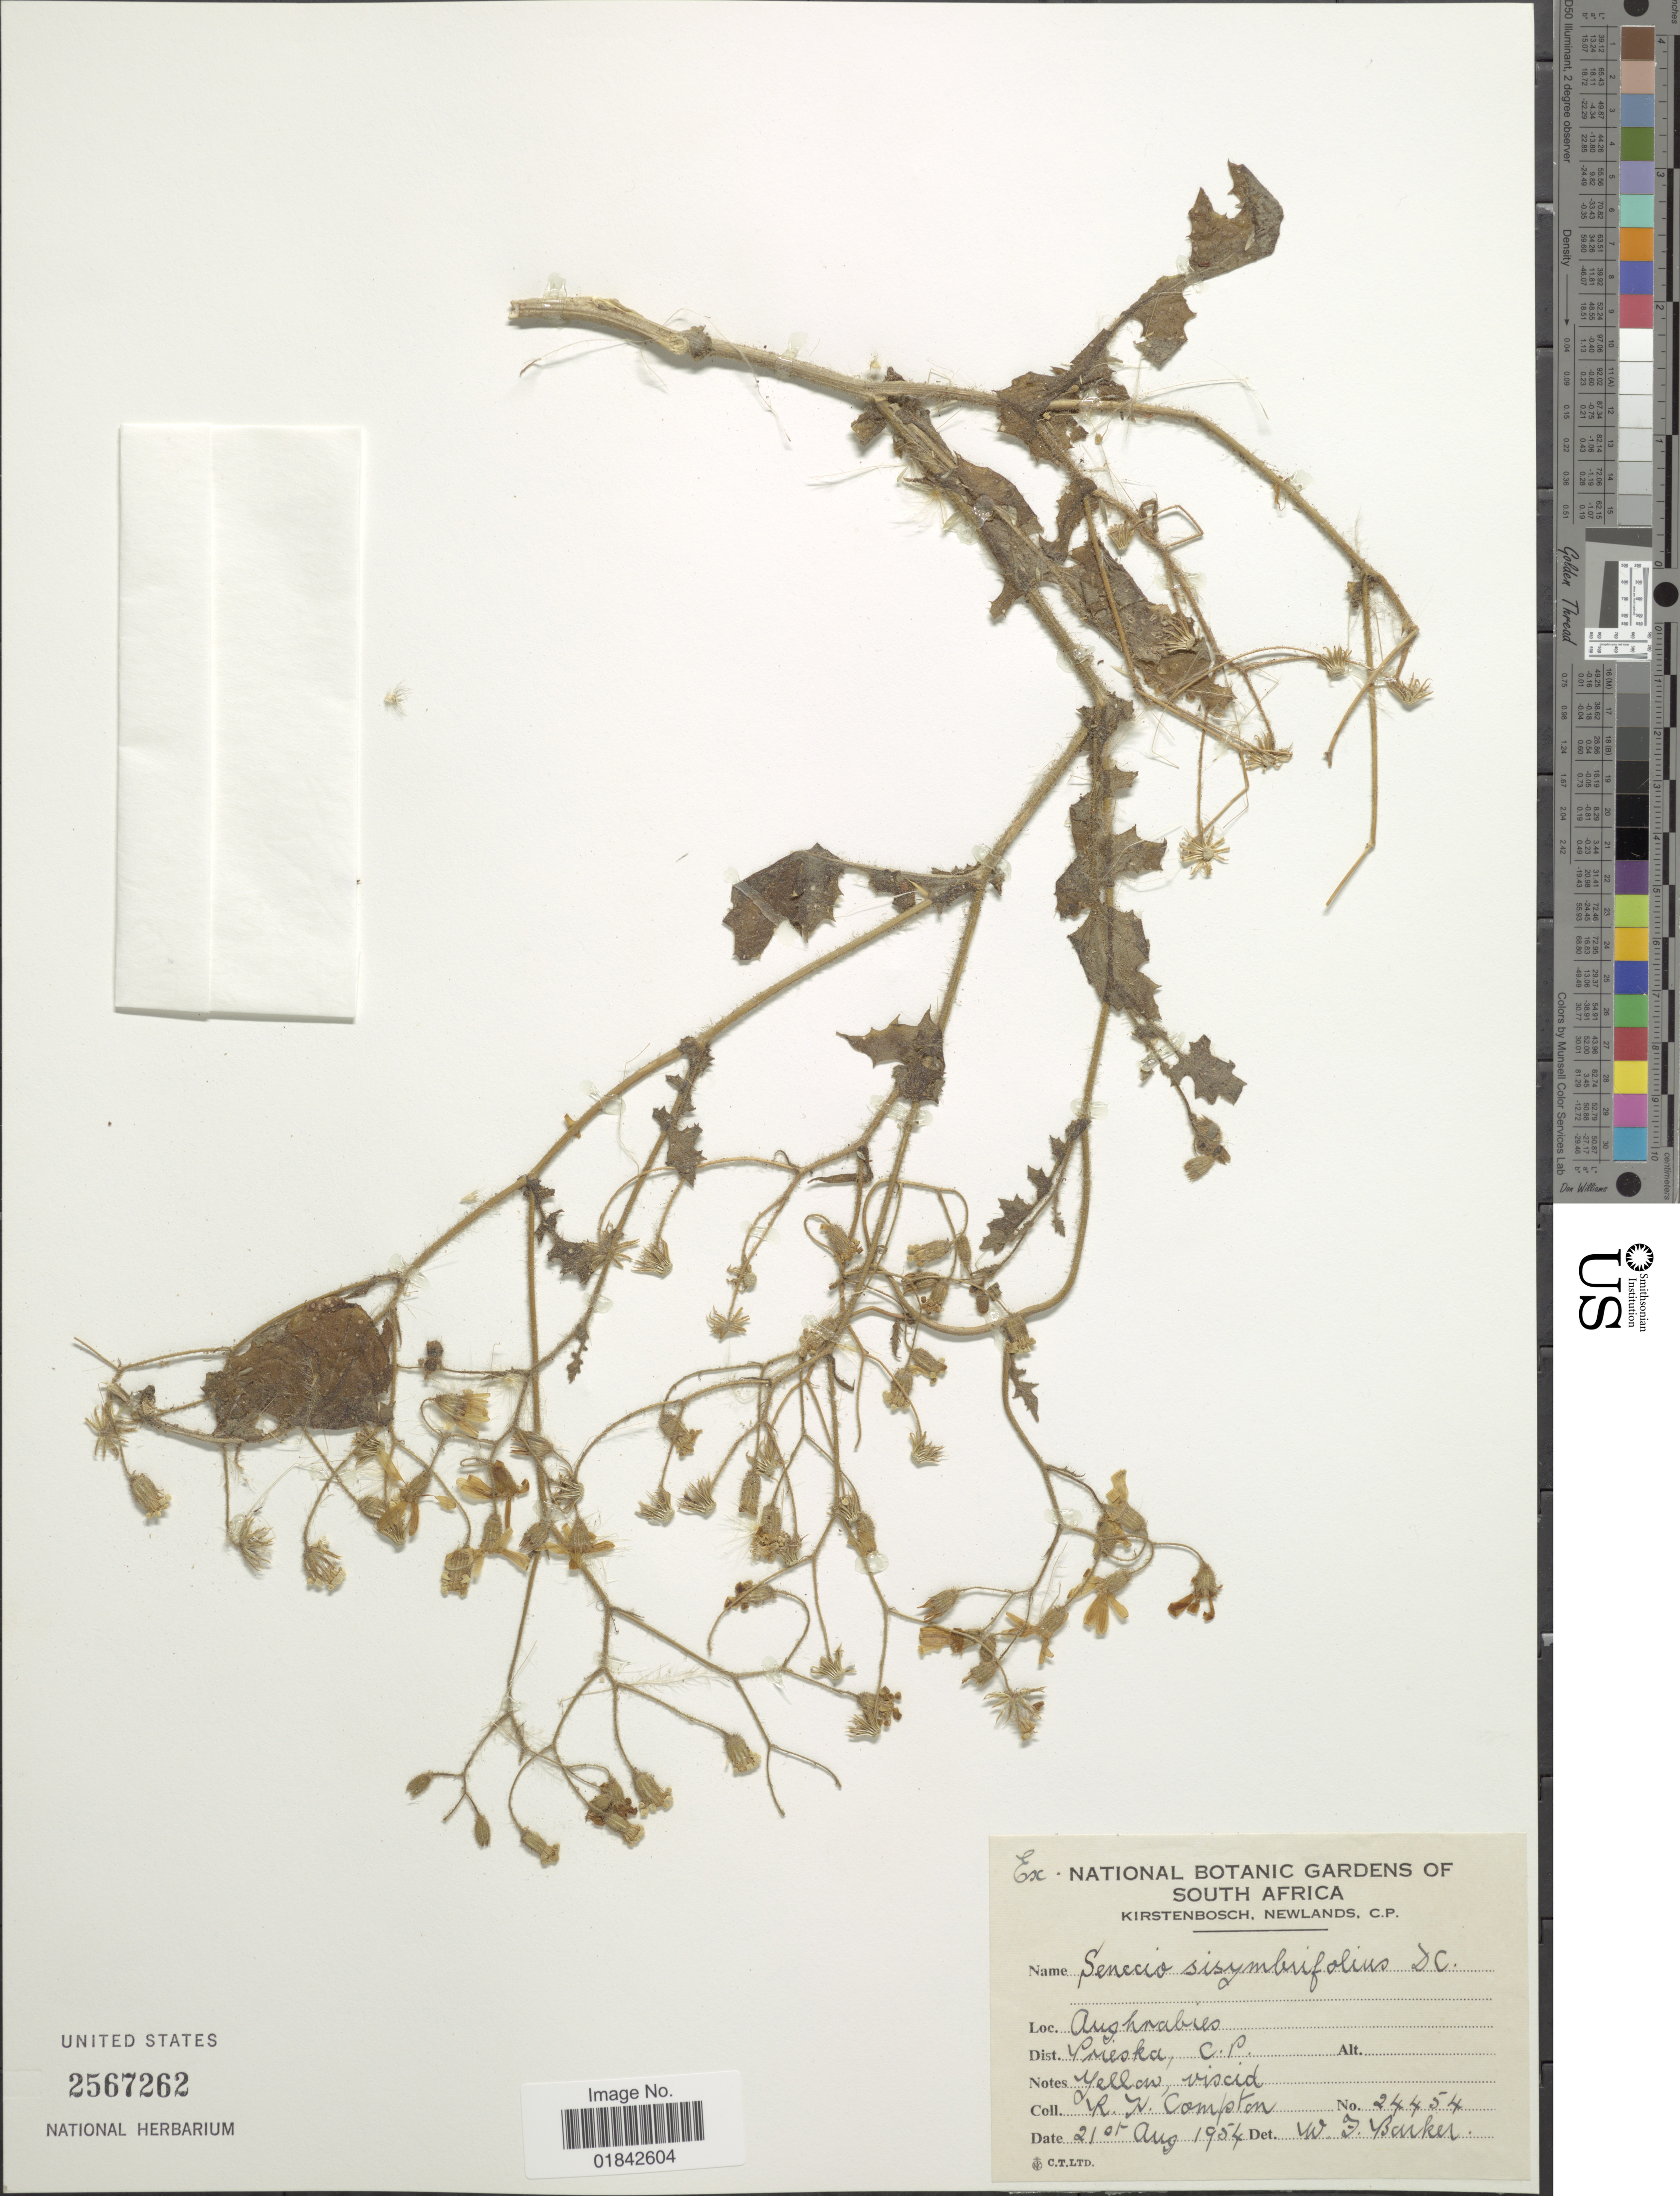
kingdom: Plantae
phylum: Tracheophyta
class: Magnoliopsida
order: Asterales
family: Asteraceae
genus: Senecio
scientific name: Senecio sisymbrifolius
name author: DC.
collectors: R. H. Compton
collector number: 24454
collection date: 1954-08-21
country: South Africa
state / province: Northern Cape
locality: Prieska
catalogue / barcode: US 2567262